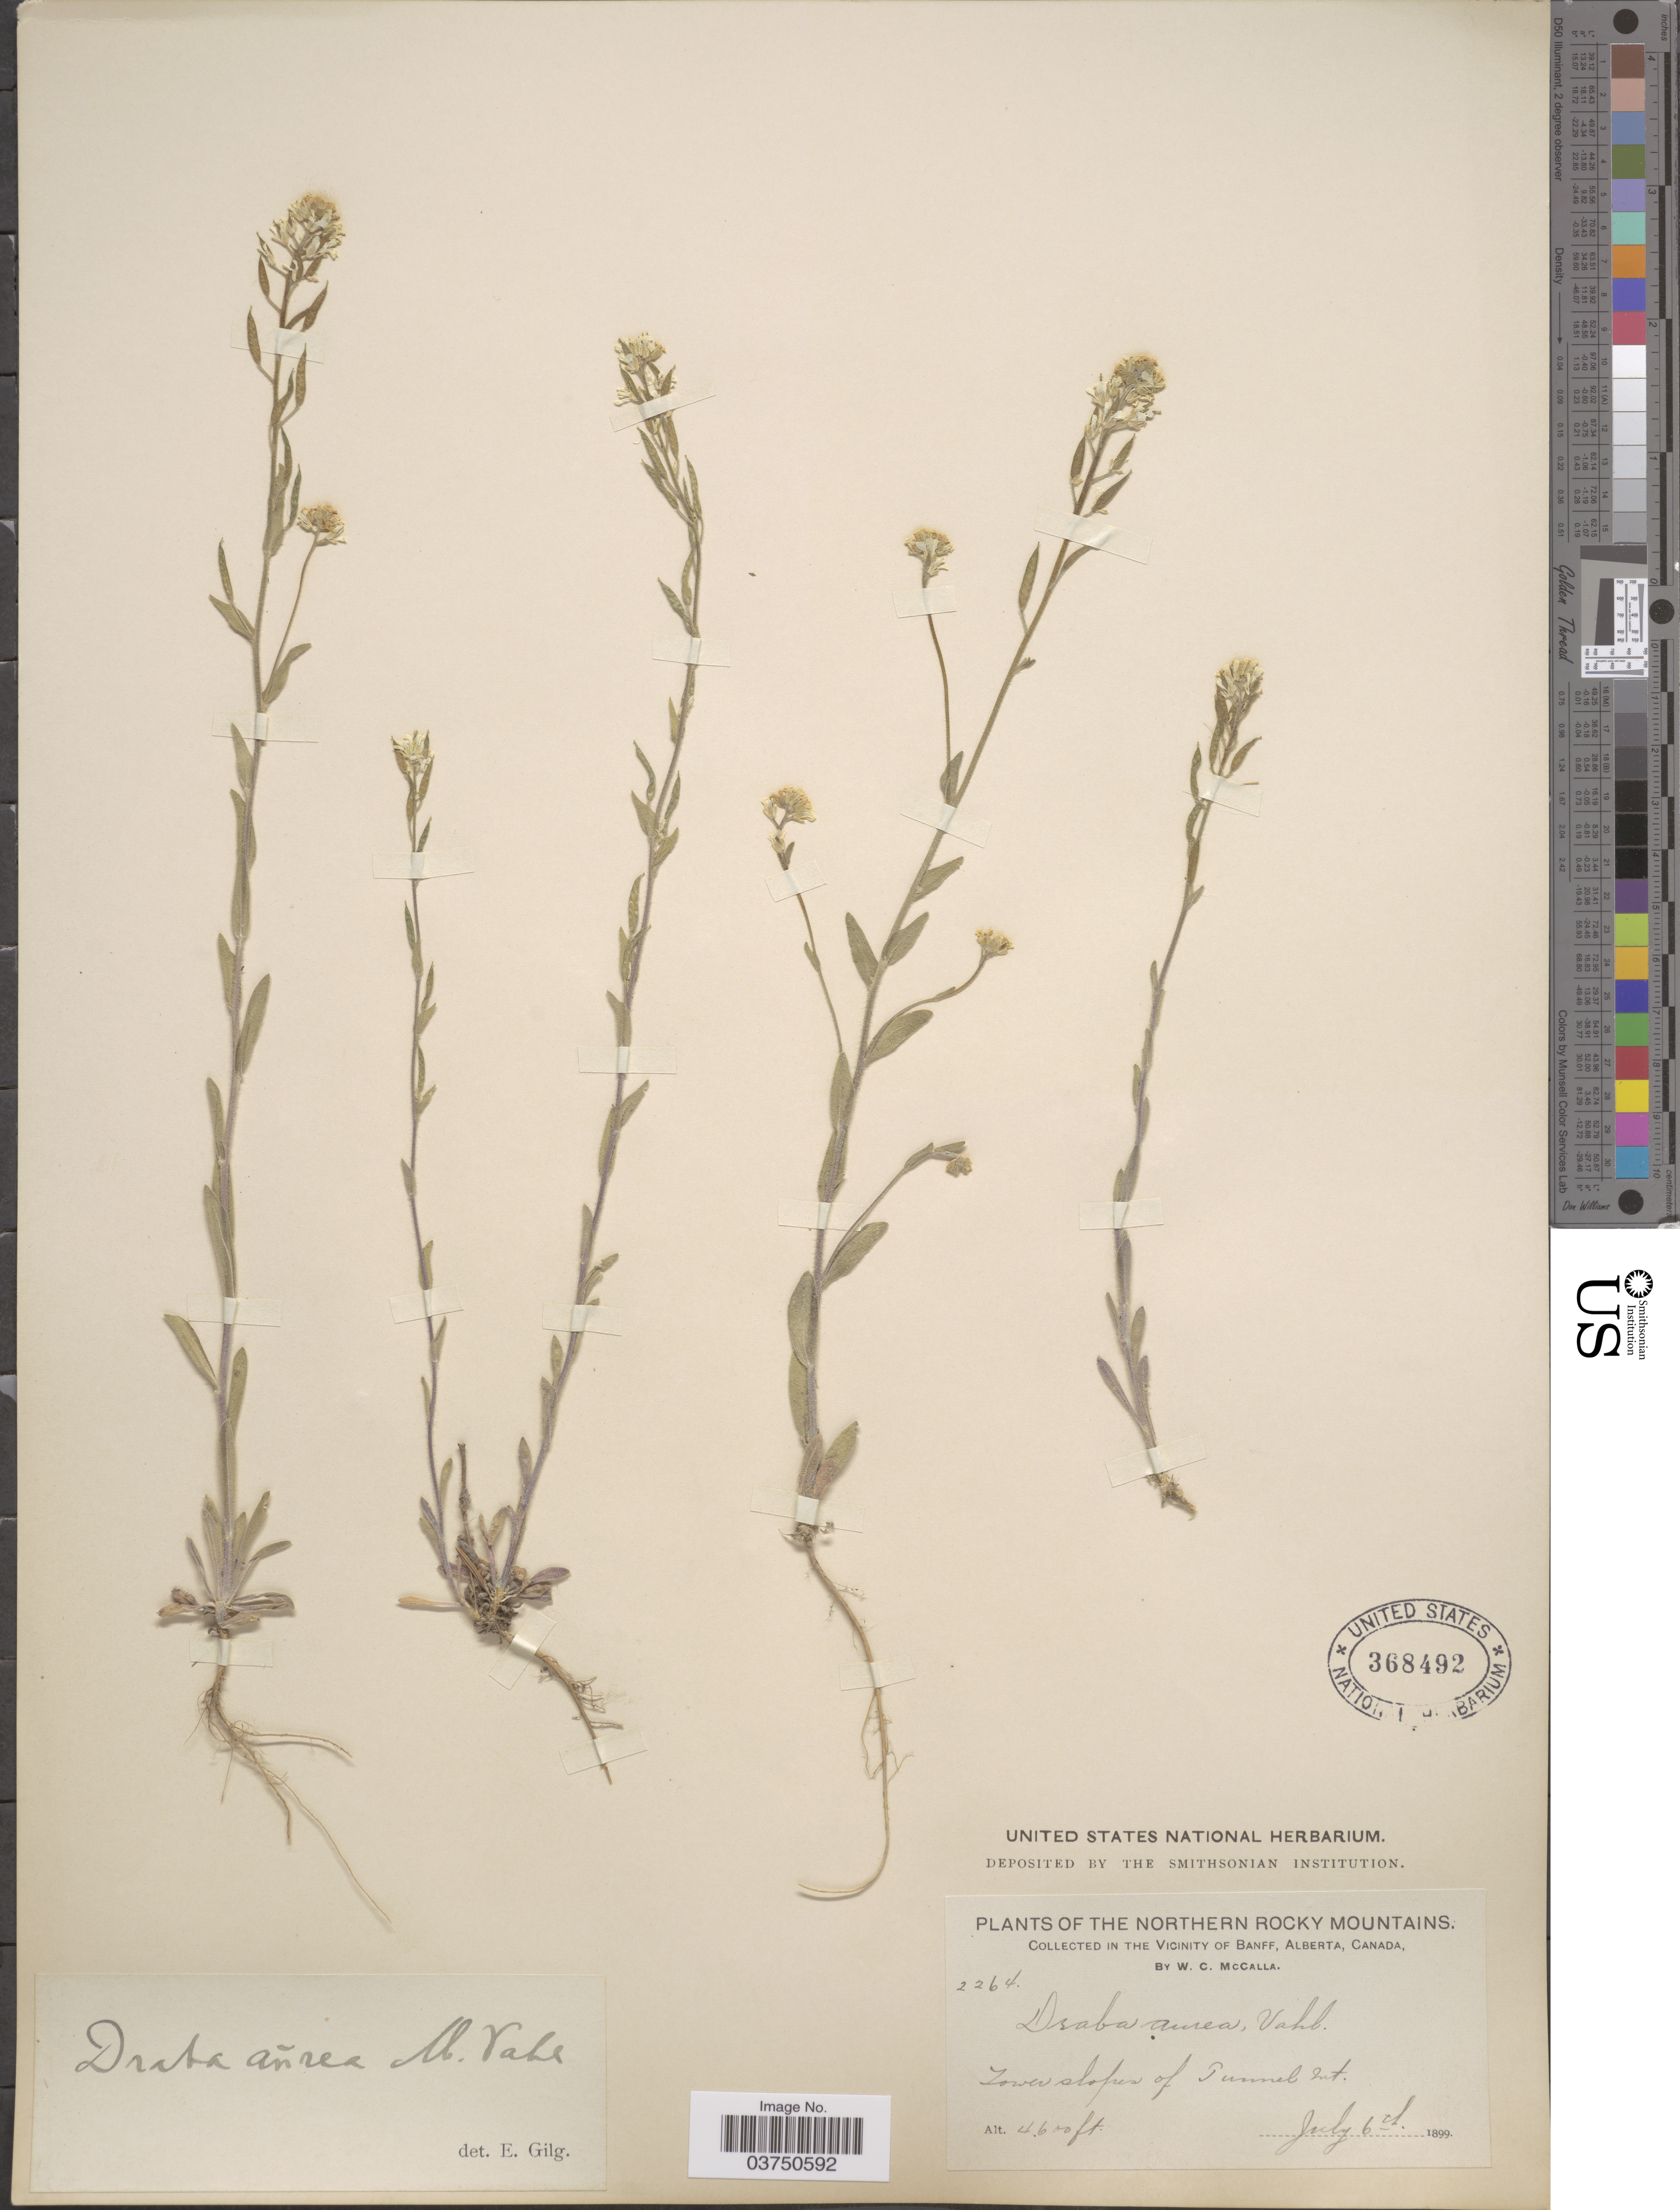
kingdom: Plantae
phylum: Tracheophyta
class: Magnoliopsida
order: Brassicales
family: Brassicaceae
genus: Draba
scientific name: Draba aurea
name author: Vahl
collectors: W. McCalla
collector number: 2264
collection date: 1899-07-06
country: Canada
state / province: Alberta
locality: The Northern Rocky Mountains. The vicinity of Banff. Lower slopes of Tunnel Mt.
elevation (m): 1402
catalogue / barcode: US 368492